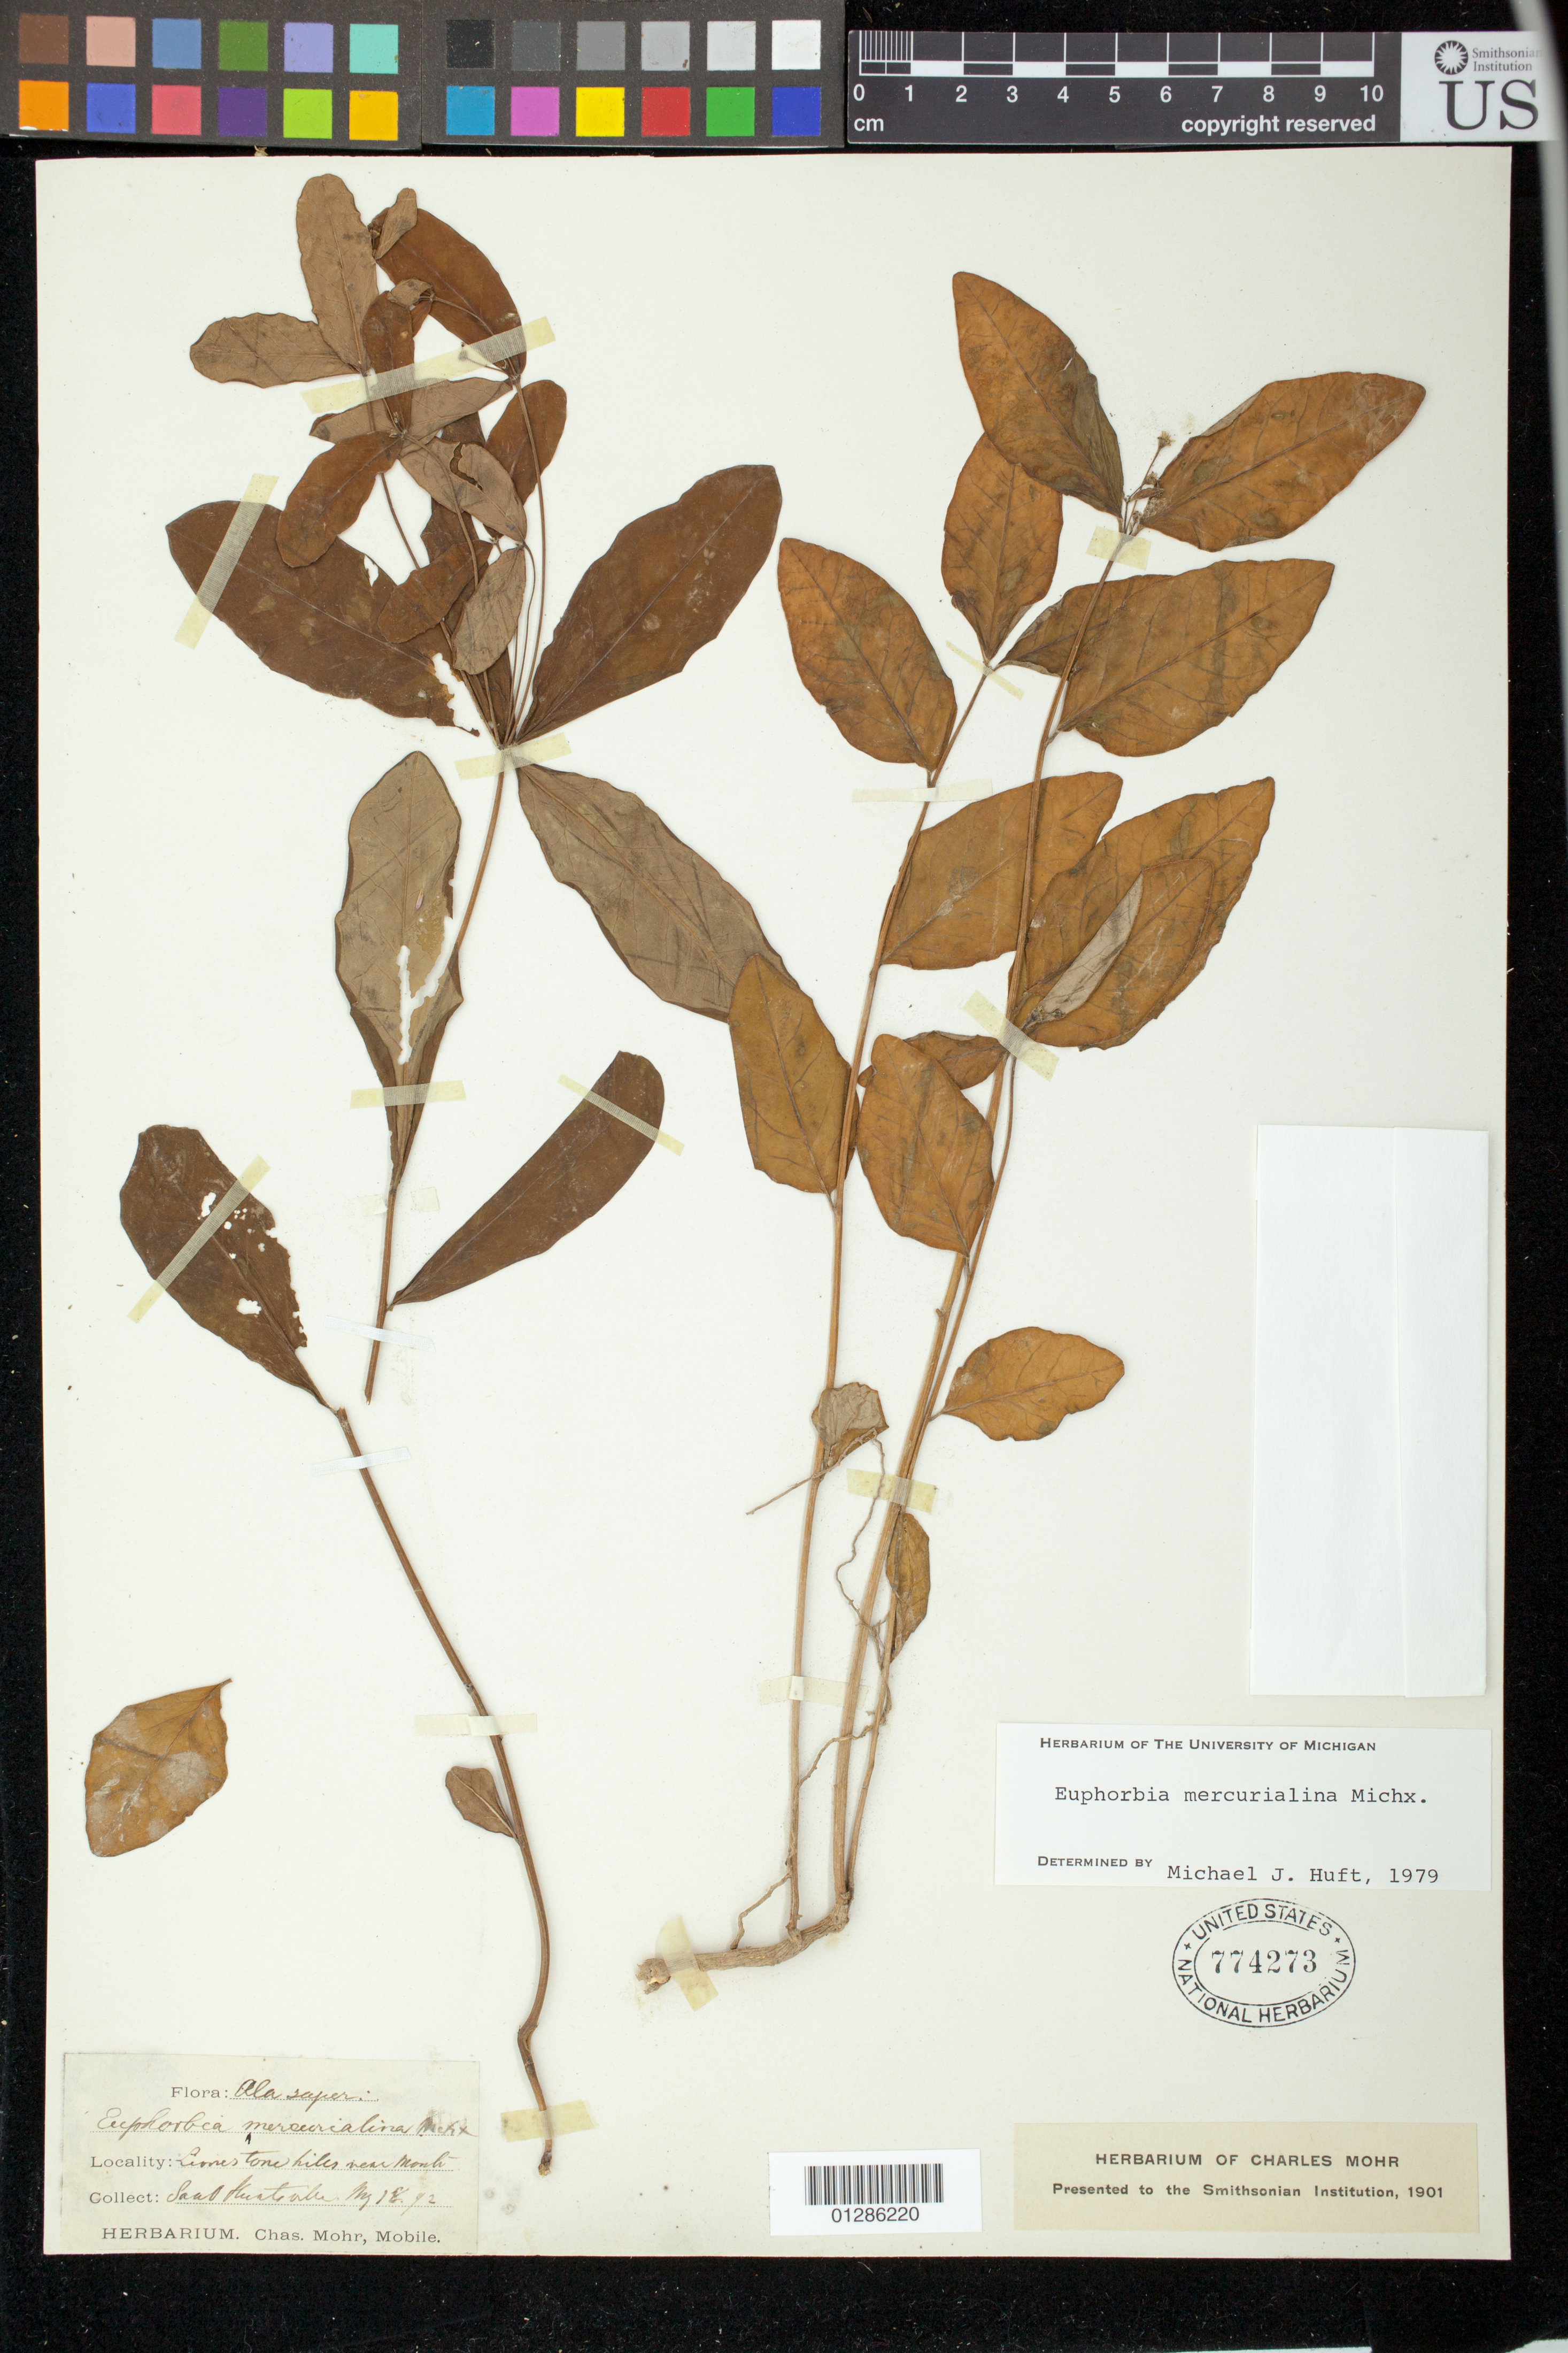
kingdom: Plantae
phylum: Tracheophyta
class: Magnoliopsida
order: Malpighiales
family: Euphorbiaceae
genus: Euphorbia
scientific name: Euphorbia mercurialina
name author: Michx.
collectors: S. Huntsville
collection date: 1892-05-18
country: United States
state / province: Alabama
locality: Limestone hills near mont.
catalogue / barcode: US 774273